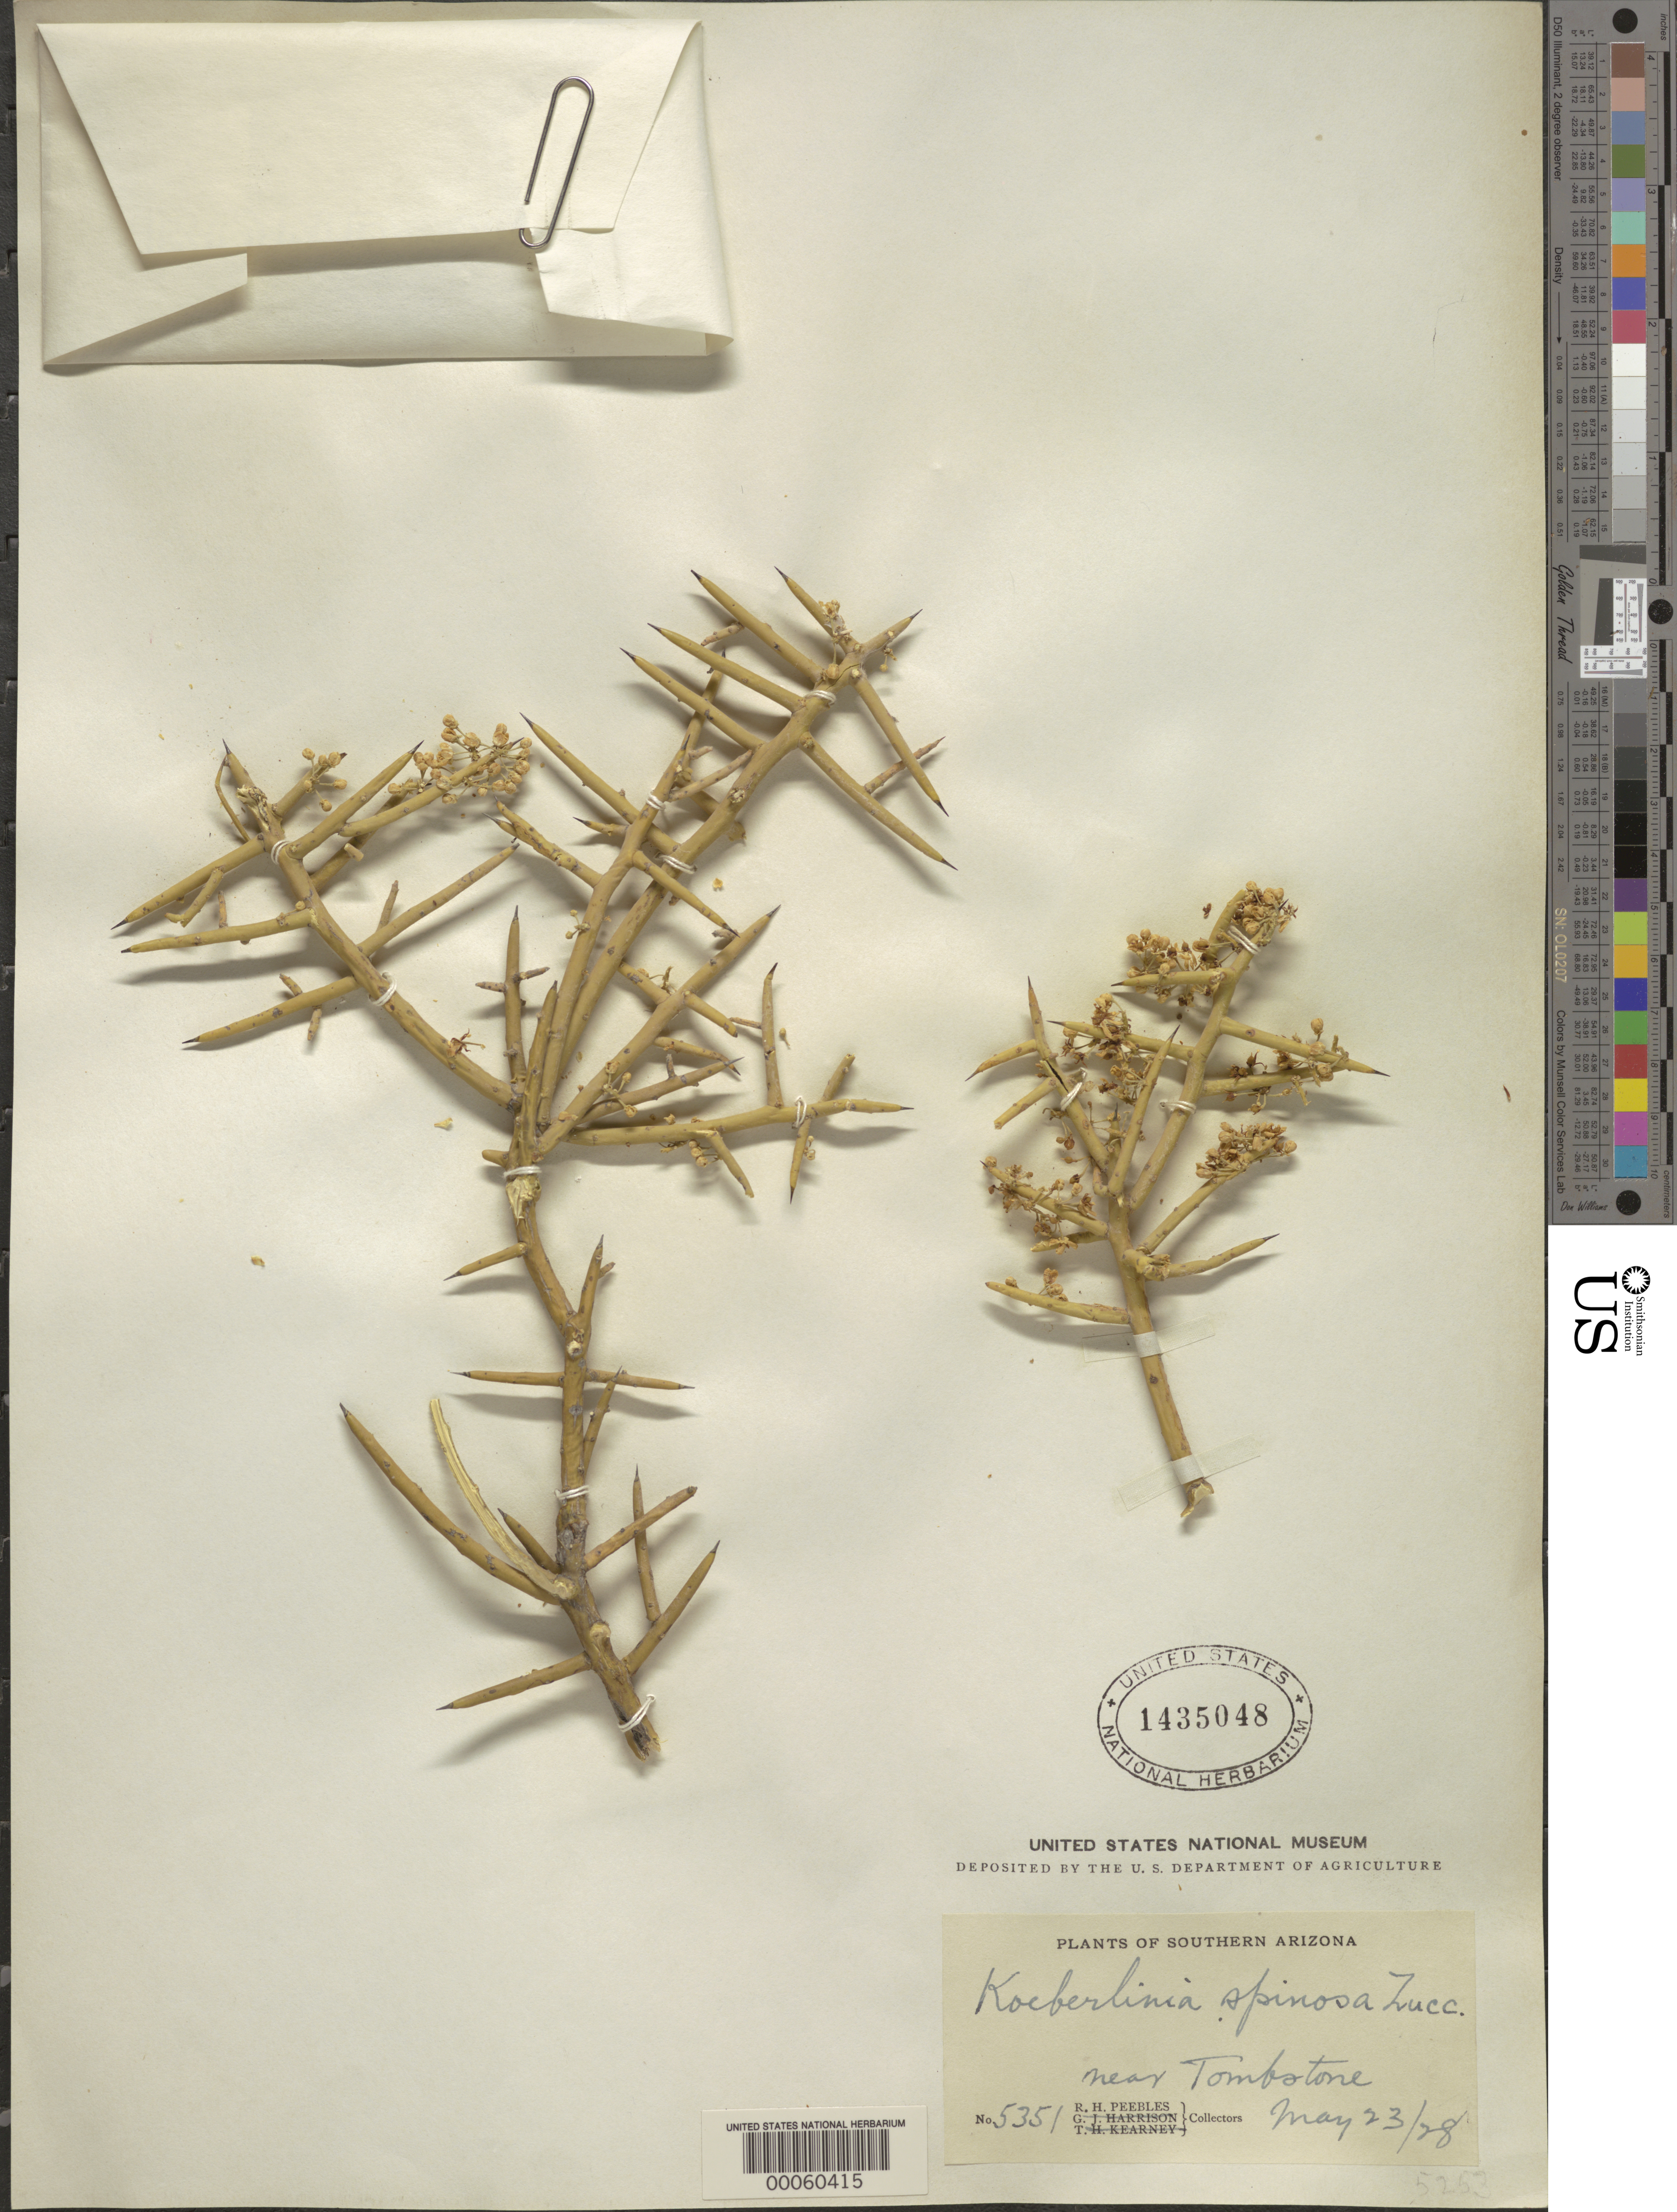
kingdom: Plantae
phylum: Tracheophyta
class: Magnoliopsida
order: Brassicales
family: Koeberliniaceae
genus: Koeberlinia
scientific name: Koeberlinia spinosa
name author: Zucc.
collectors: R. H. Peebles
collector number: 5351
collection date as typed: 23 May 1928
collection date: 1928-05-23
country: United States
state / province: Arizona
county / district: Cochise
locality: Near tombstone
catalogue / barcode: US 1435048